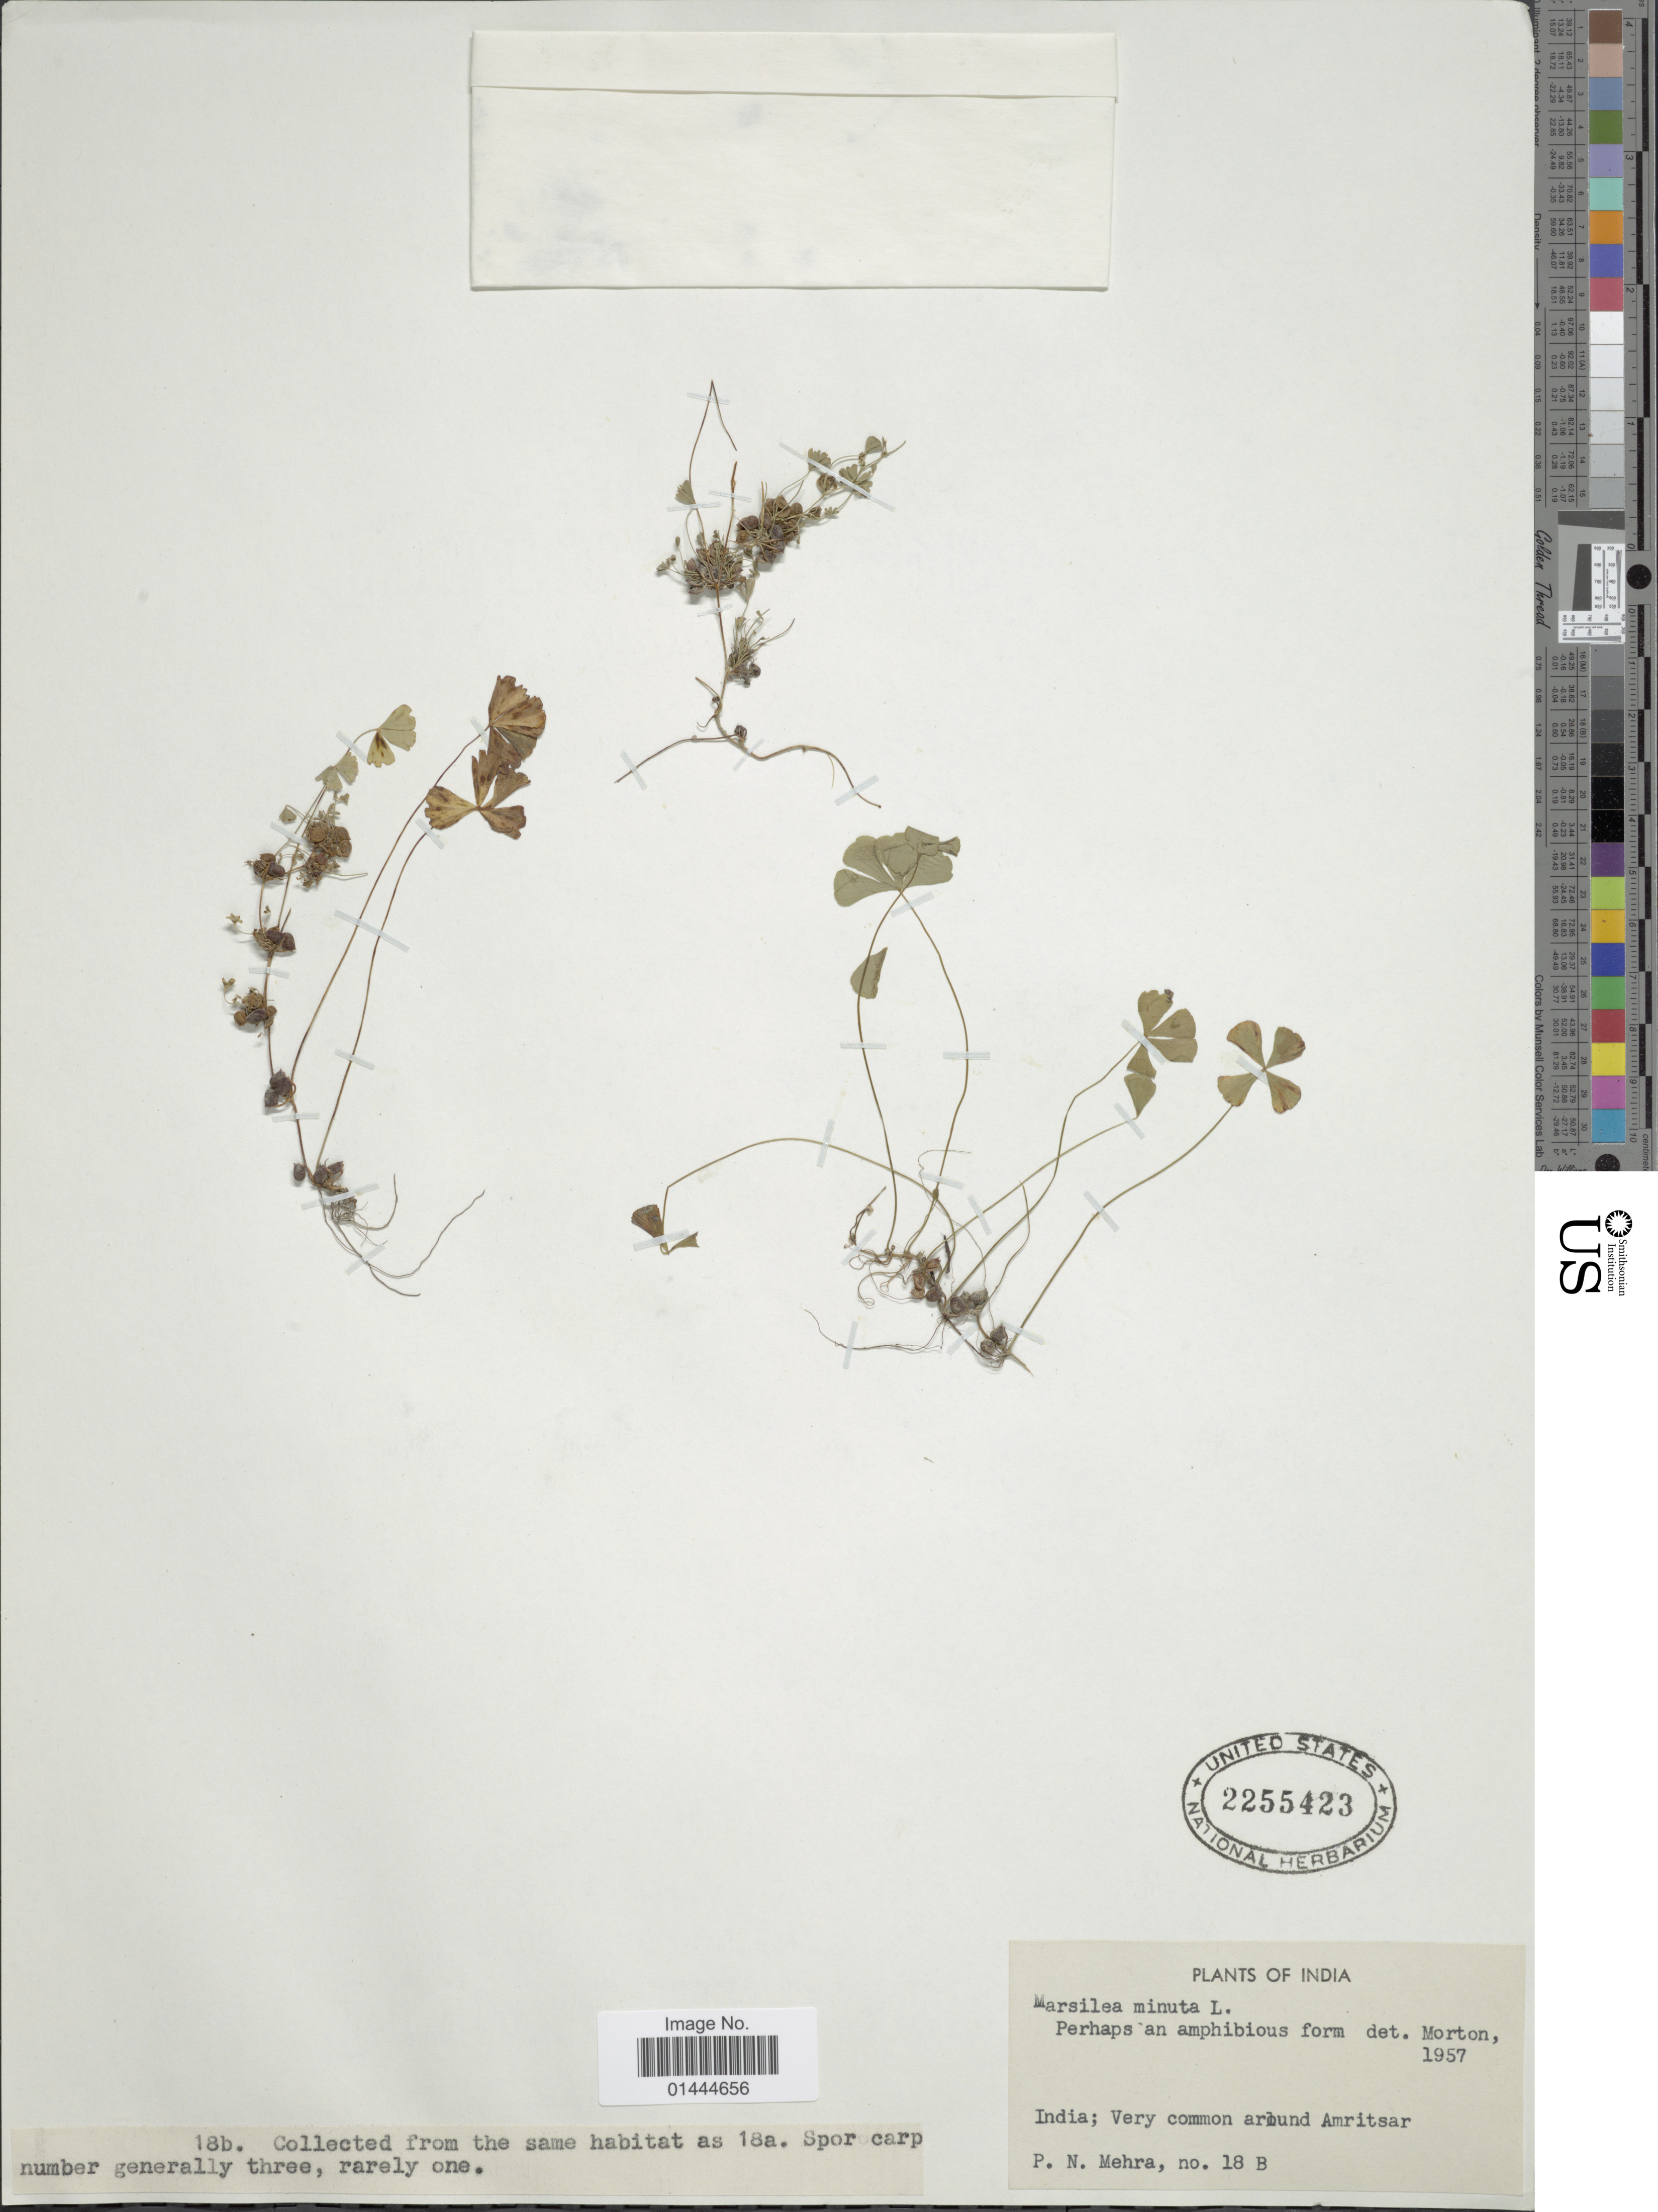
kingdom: Plantae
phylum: Tracheophyta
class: Polypodiopsida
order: Salviniales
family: Marsileaceae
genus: Marsilea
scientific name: Marsilea minuta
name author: L.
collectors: P. N. Mehra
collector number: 18B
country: India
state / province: Punjab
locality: Around Amritsar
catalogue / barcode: US 2255423